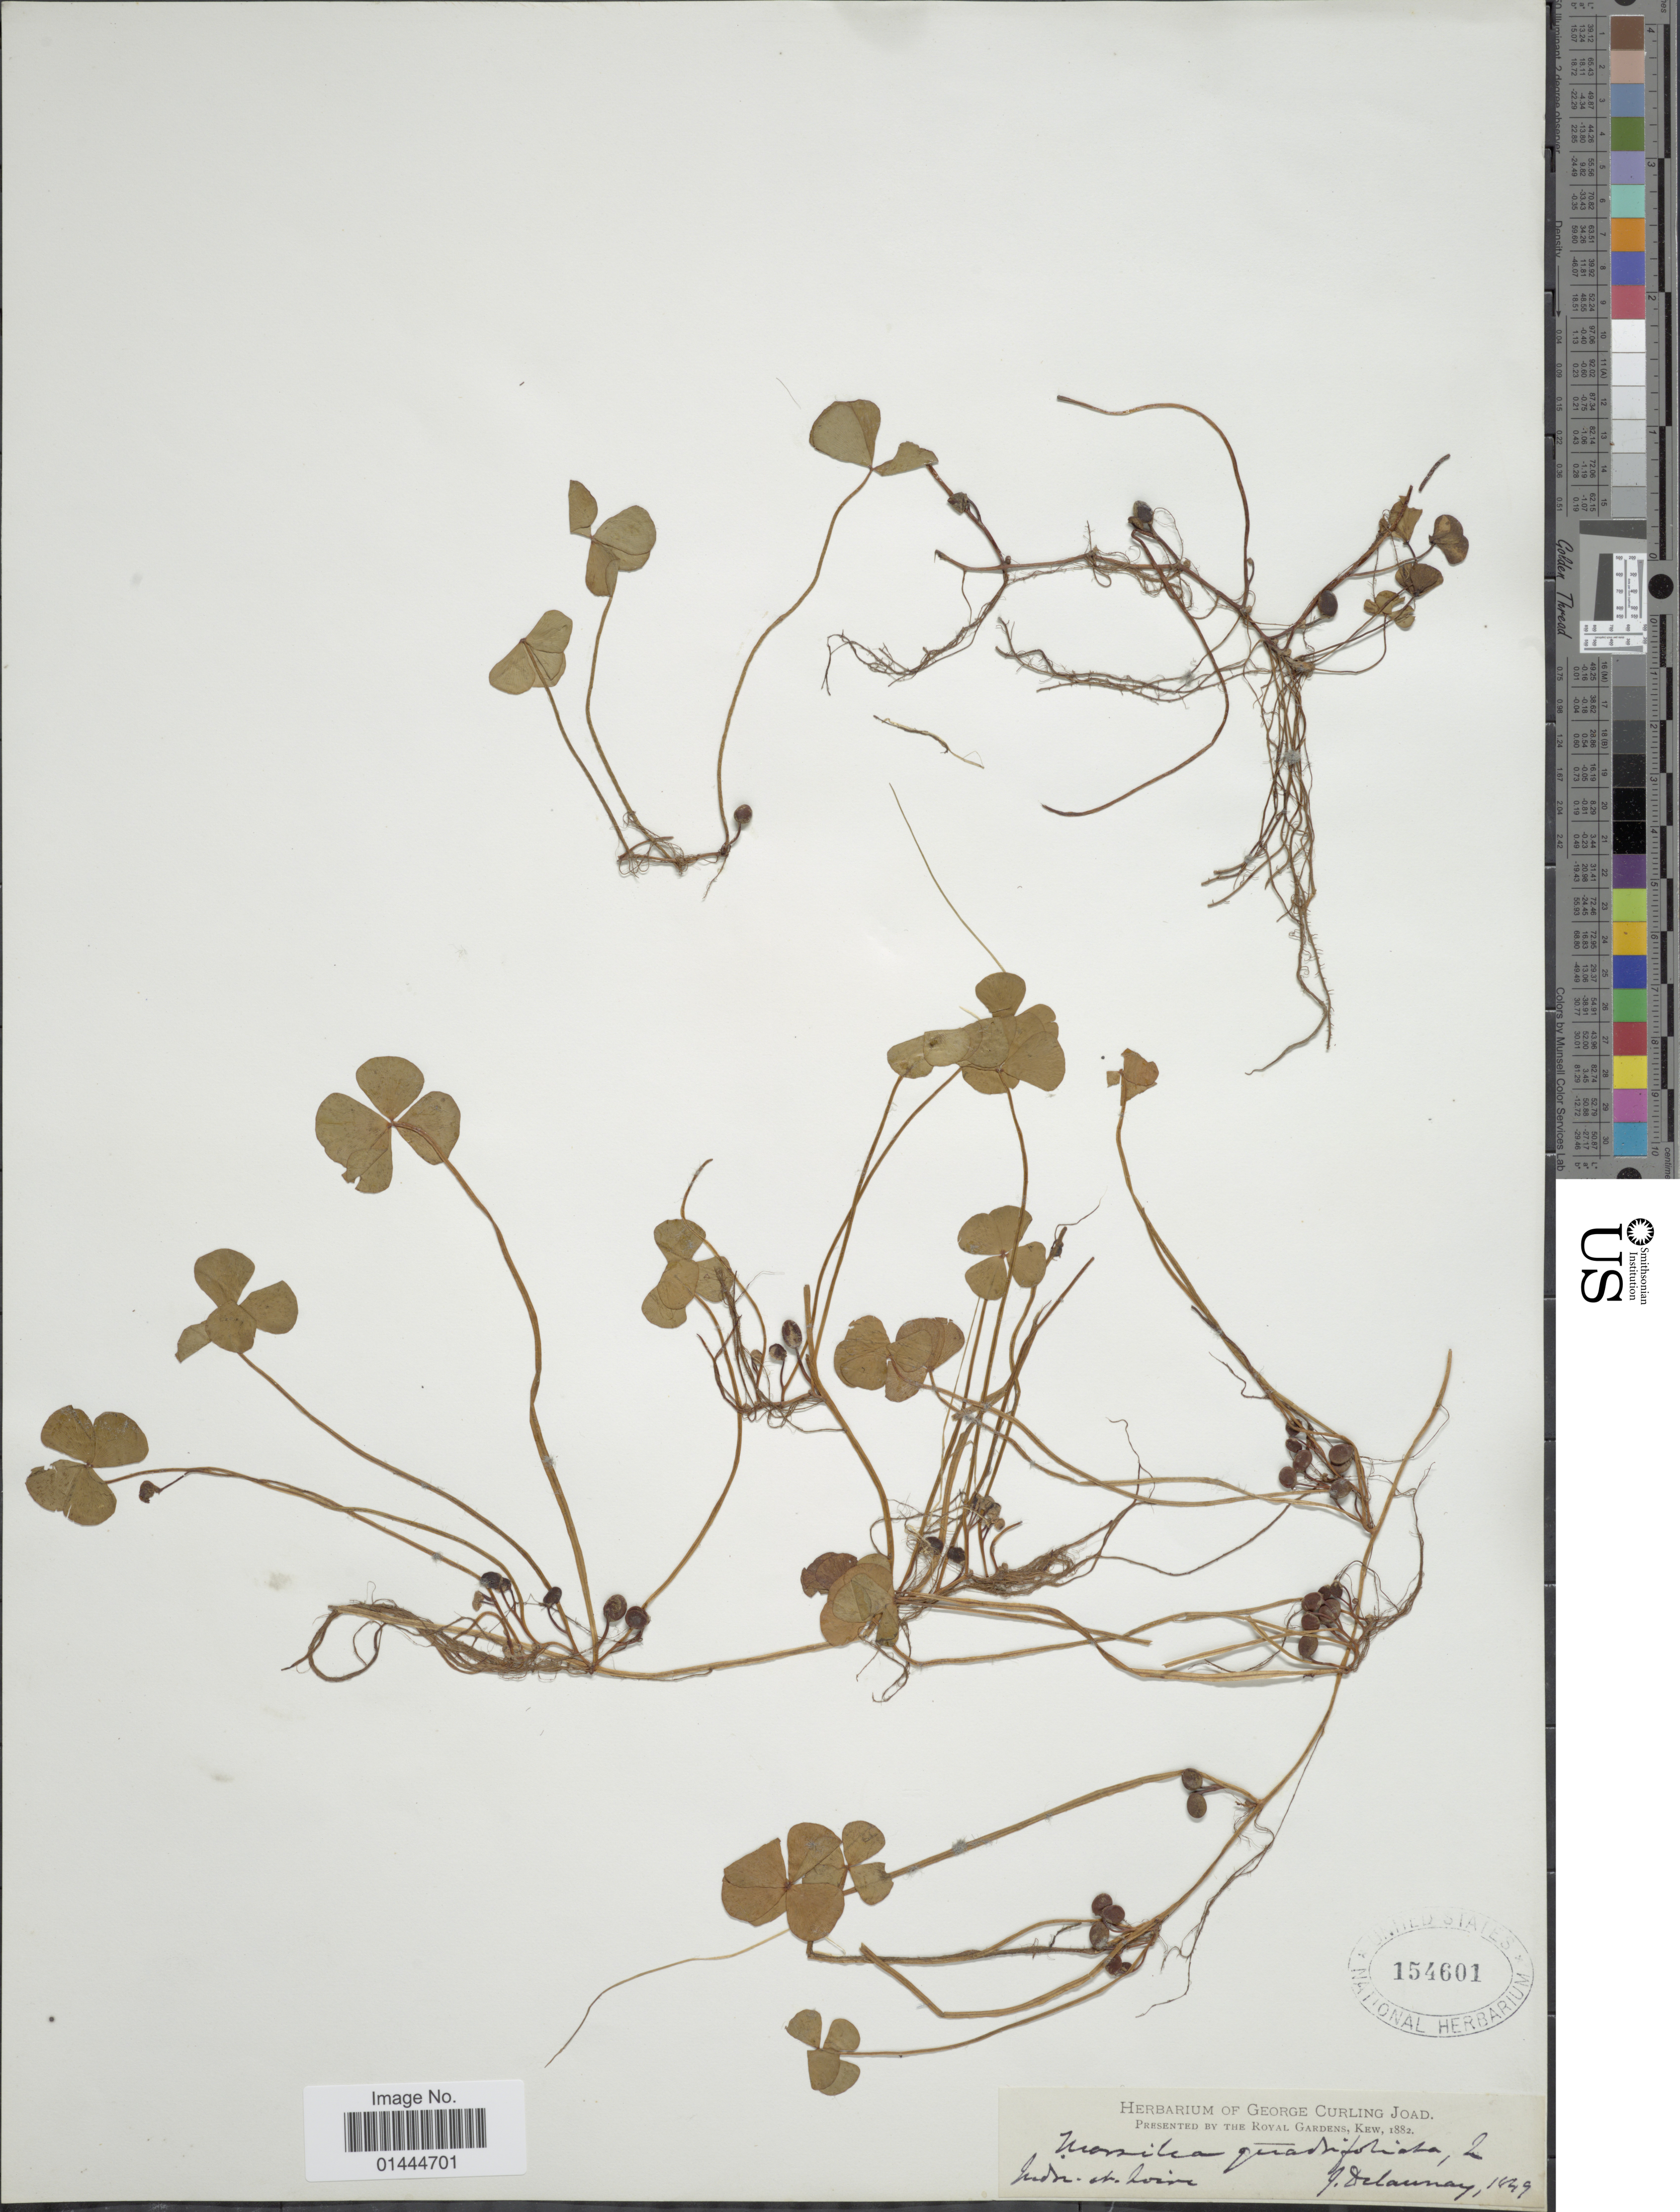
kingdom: Plantae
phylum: Tracheophyta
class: Polypodiopsida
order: Salviniales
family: Marsileaceae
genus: Marsilea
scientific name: Marsilea quadrifolia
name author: L.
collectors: J. Delaunay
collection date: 1849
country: France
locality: Judoi-et. Soive. [interpreted]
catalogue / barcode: US 154601